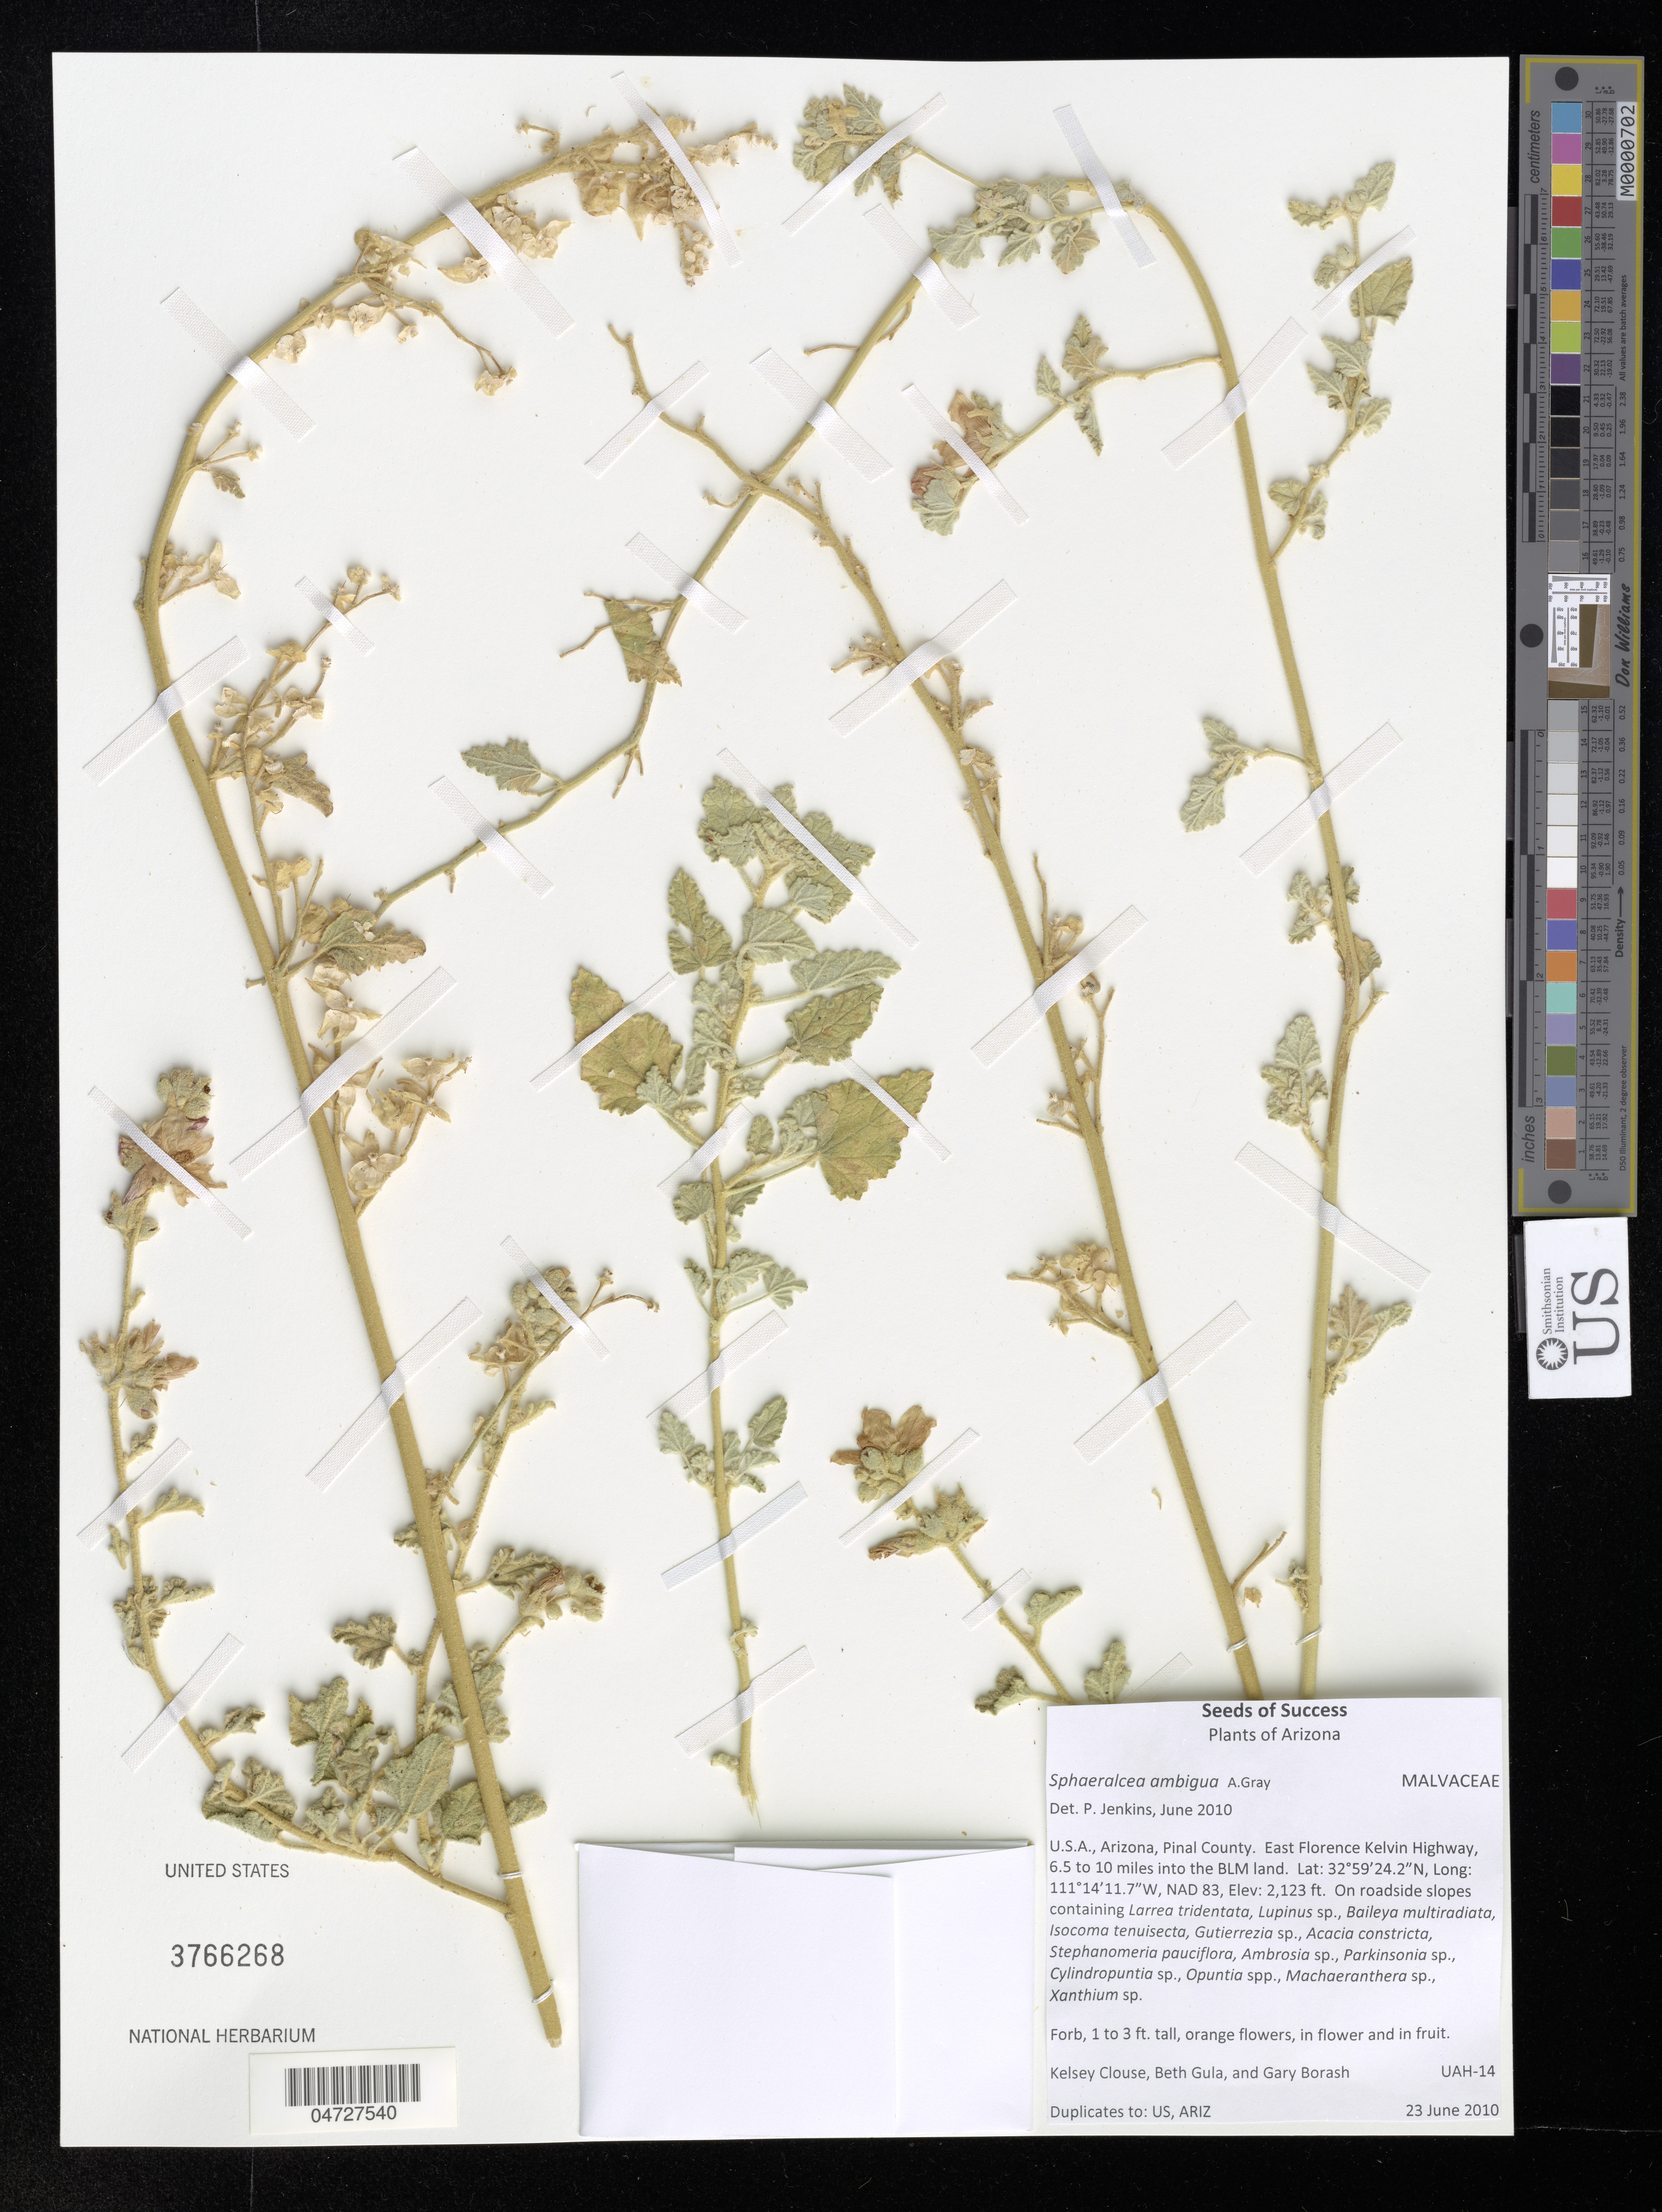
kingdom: Plantae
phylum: Tracheophyta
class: Magnoliopsida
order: Malvales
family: Malvaceae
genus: Sphaeralcea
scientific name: Sphaeralcea ambigua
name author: A. Gray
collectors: K. Clouse, B. Gula & G. Borash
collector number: UAH-14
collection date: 2010-06-23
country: United States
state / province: Arizona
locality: Pinal County. East Florence Kelvin Highway, 6.5 to 10 miles into the BLM land.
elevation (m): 647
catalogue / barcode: US 3766268